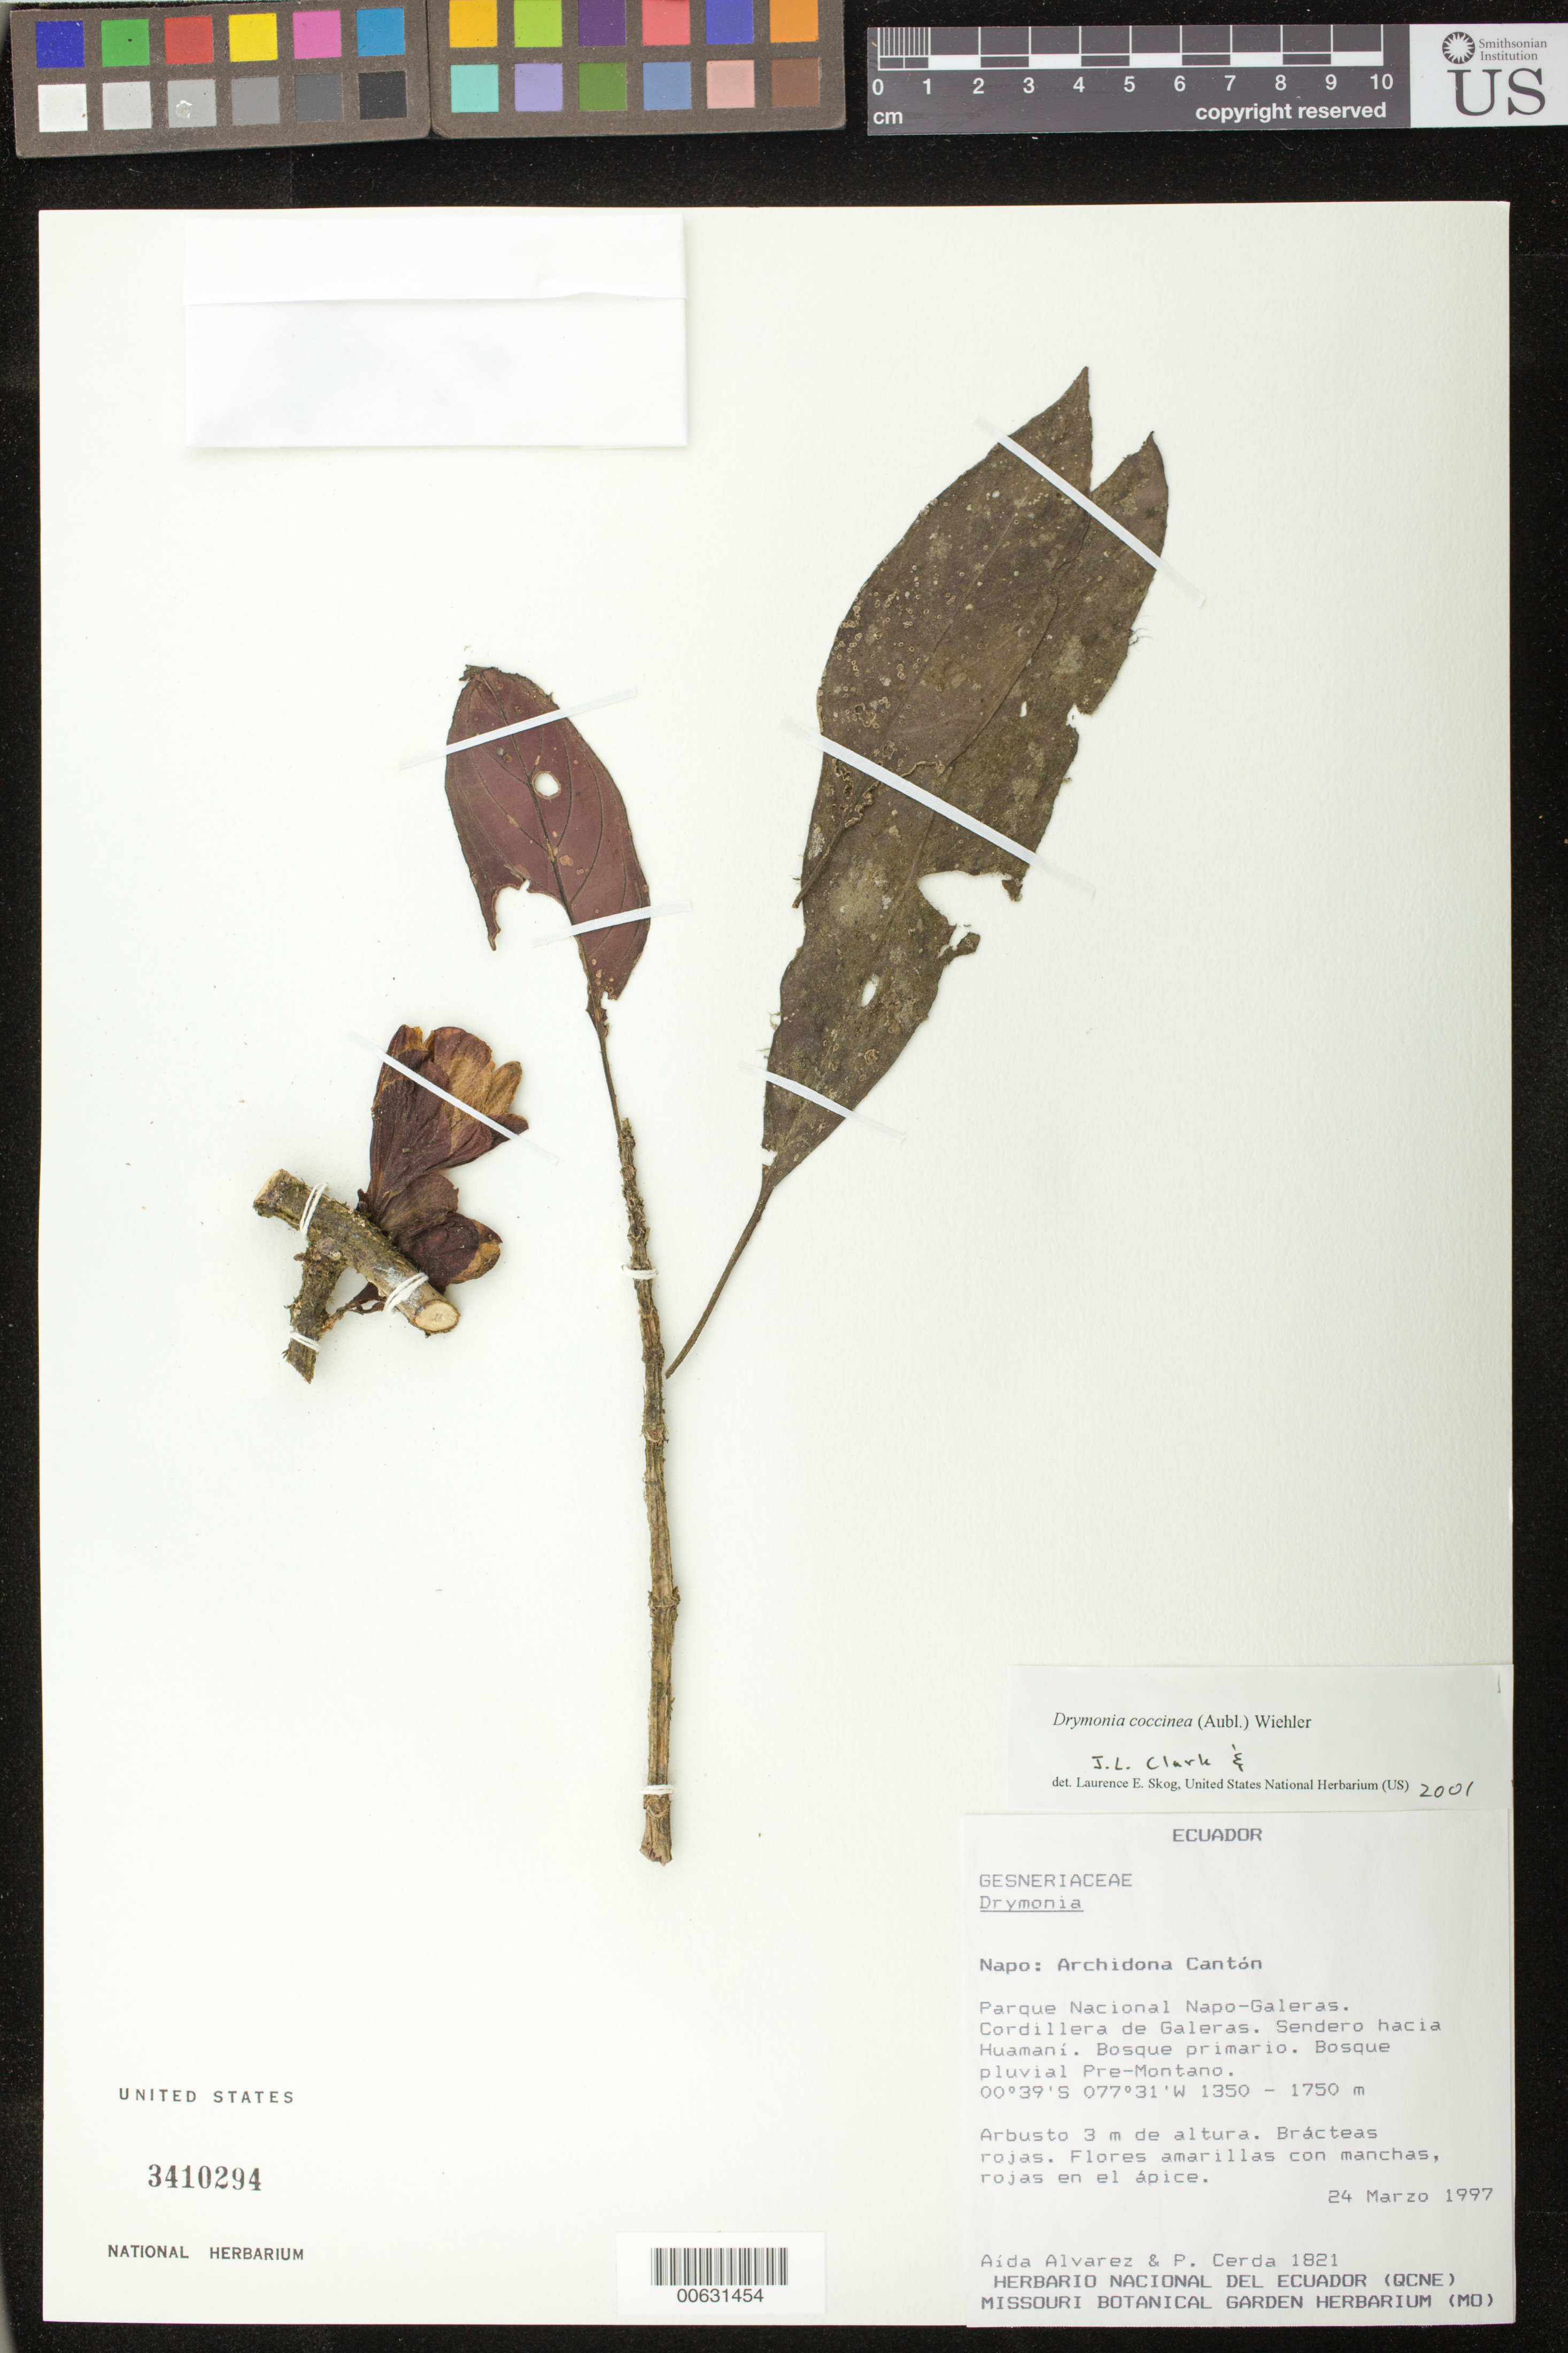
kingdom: Plantae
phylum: Tracheophyta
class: Magnoliopsida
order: Lamiales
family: Gesneriaceae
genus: Drymonia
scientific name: Drymonia coccinea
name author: (Aubl.) Wiehler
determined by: Clark, J. L.; Skog, Laurence E.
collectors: A. Alvarez & P. Cerda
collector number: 1821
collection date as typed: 24 Mar 1997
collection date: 1997-03-24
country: Ecuador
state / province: Napo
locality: Archidona Cantón; Parque Nacional Napo-Galeras, Cordille de Galeras, sendero hacia Huamaní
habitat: Bosque primario; bosque pluvial pre-montano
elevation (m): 1350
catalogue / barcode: US 3410294